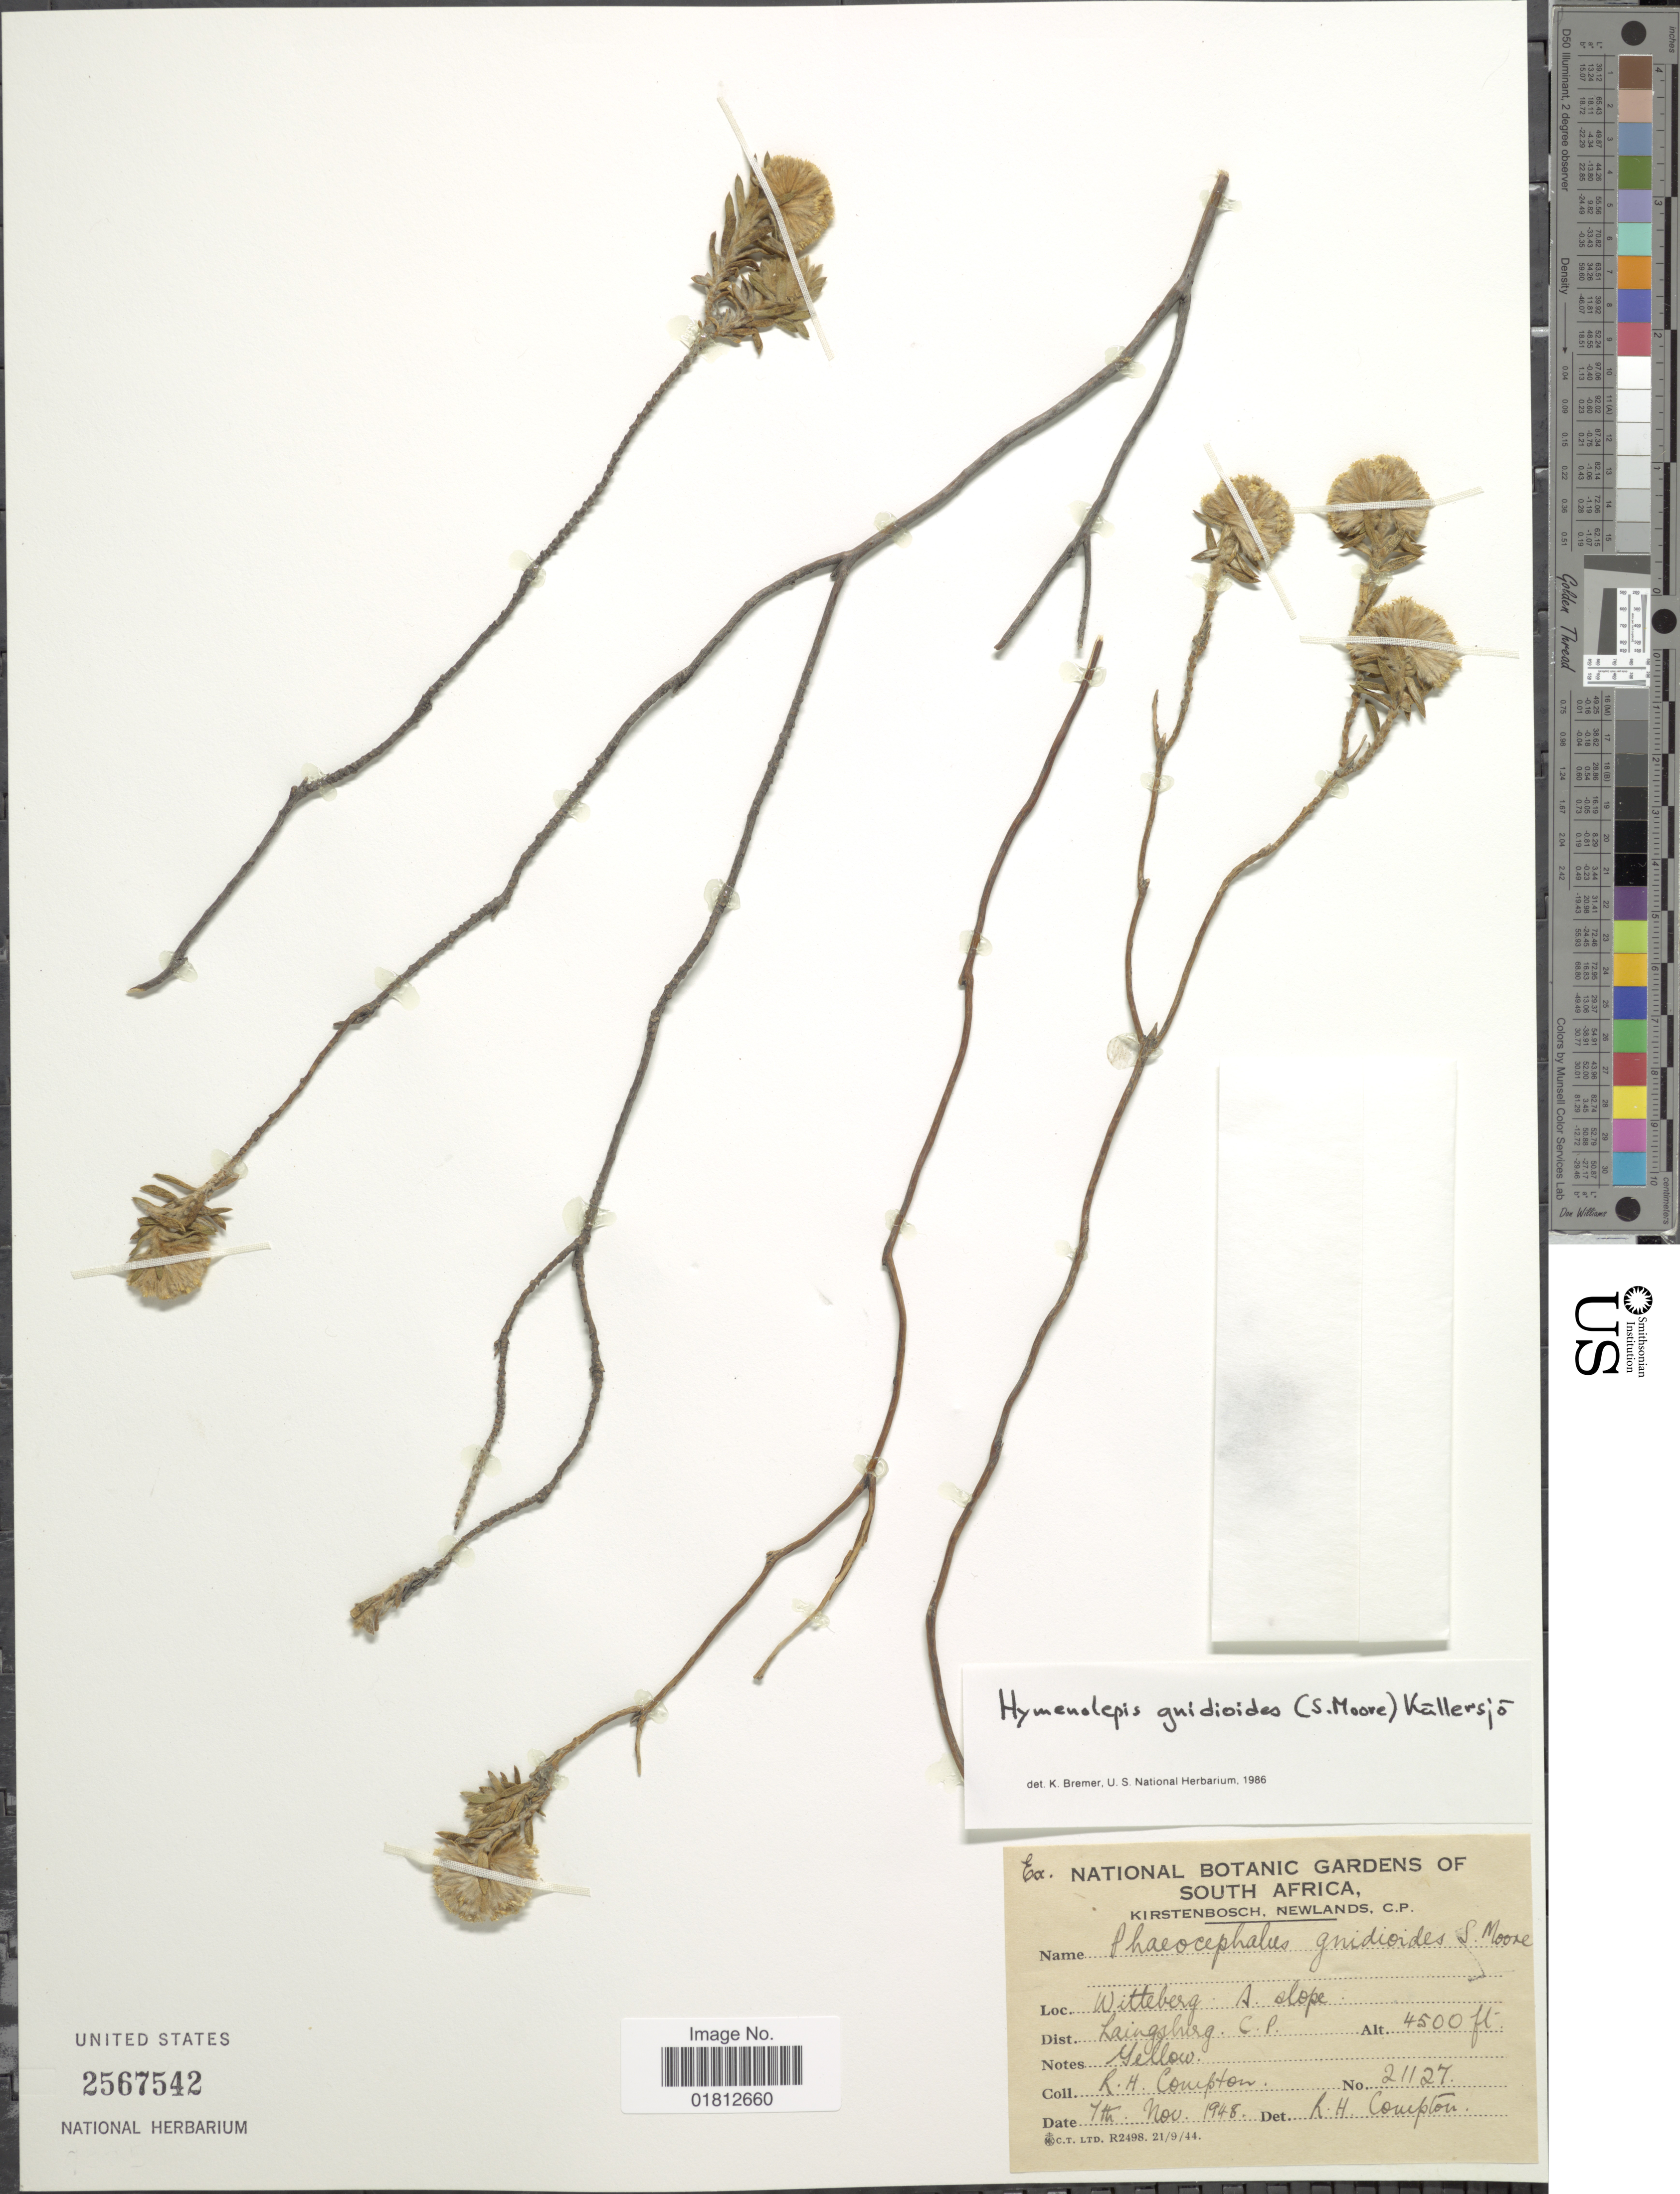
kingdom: Plantae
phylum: Tracheophyta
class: Magnoliopsida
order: Asterales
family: Asteraceae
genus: Hymenolepis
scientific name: Hymenolepis gnidioides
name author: (S. Moore) Källersjö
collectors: R. H. Compton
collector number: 21127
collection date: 1948-11-07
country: South Africa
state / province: Western Cape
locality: Witteberg s. slope, Dist. Laingsherg, C. P.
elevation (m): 1372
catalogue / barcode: US 2567542